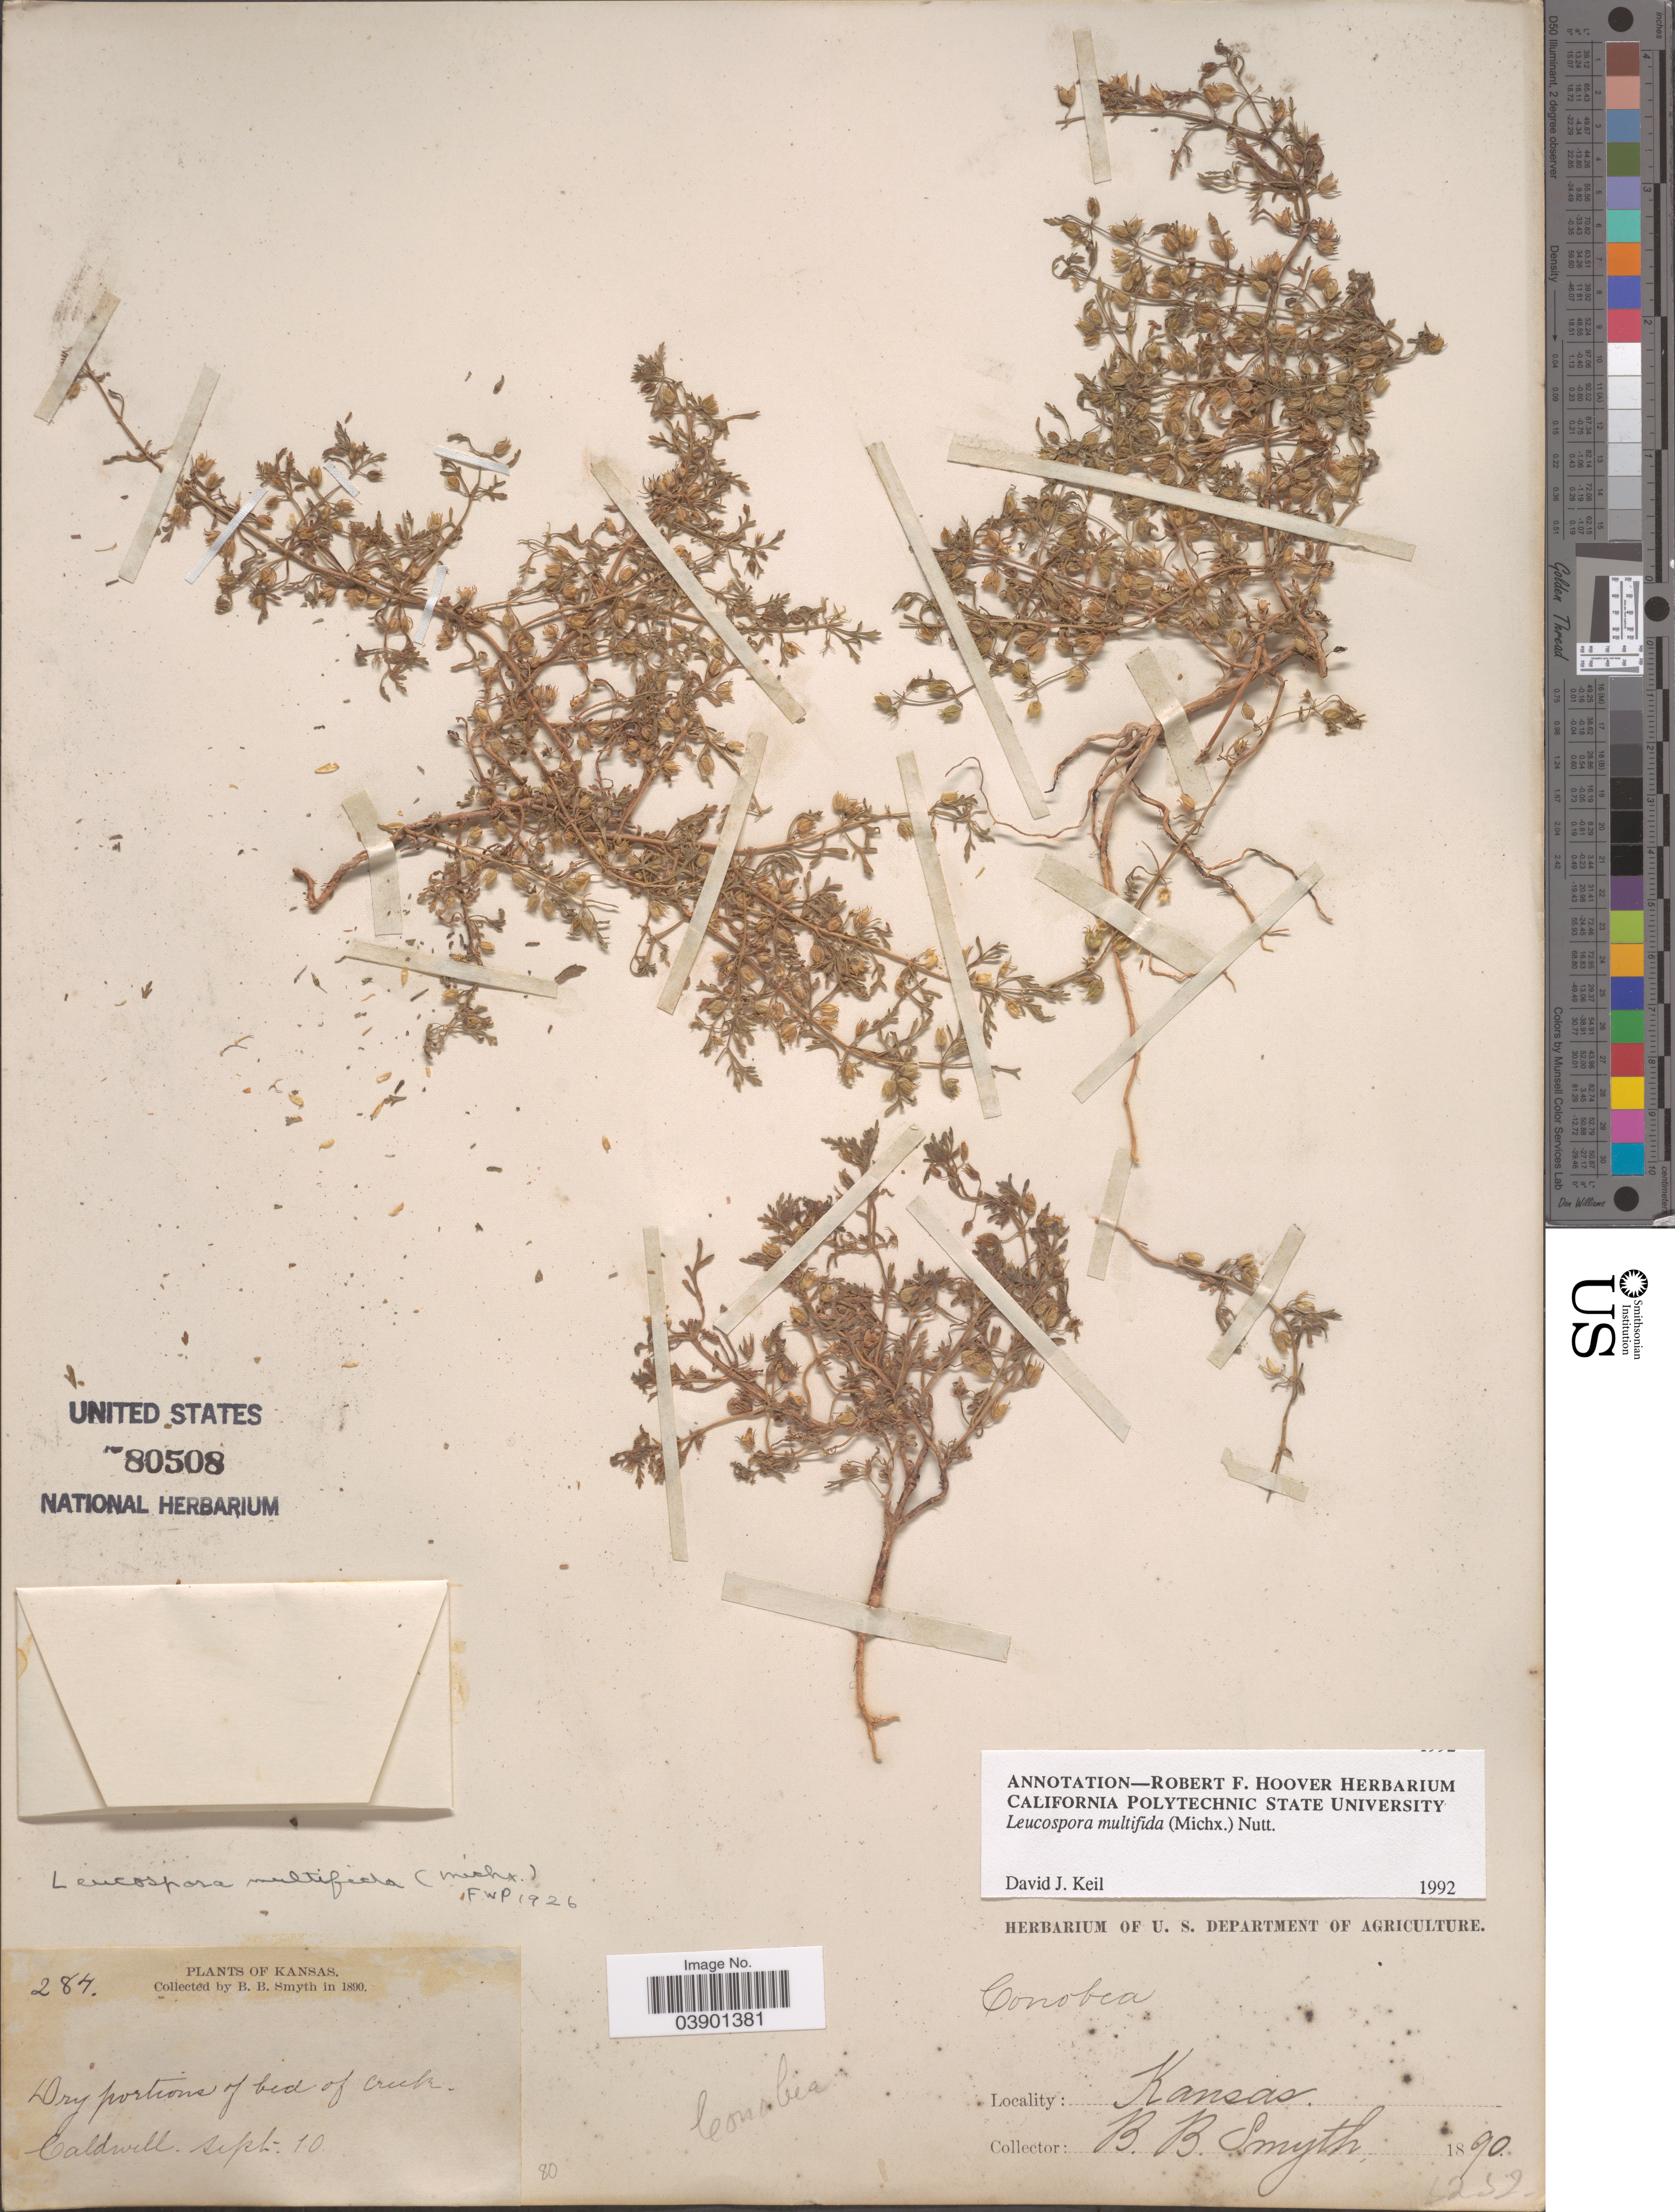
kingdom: Plantae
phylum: Tracheophyta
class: Magnoliopsida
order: Lamiales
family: Plantaginaceae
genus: Leucospora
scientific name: Leucospora multifida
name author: (Michx.) Nutt.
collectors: B. Smyth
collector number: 284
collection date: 1890-09-10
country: United States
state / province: Kansas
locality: Caldwell.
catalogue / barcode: US 80508